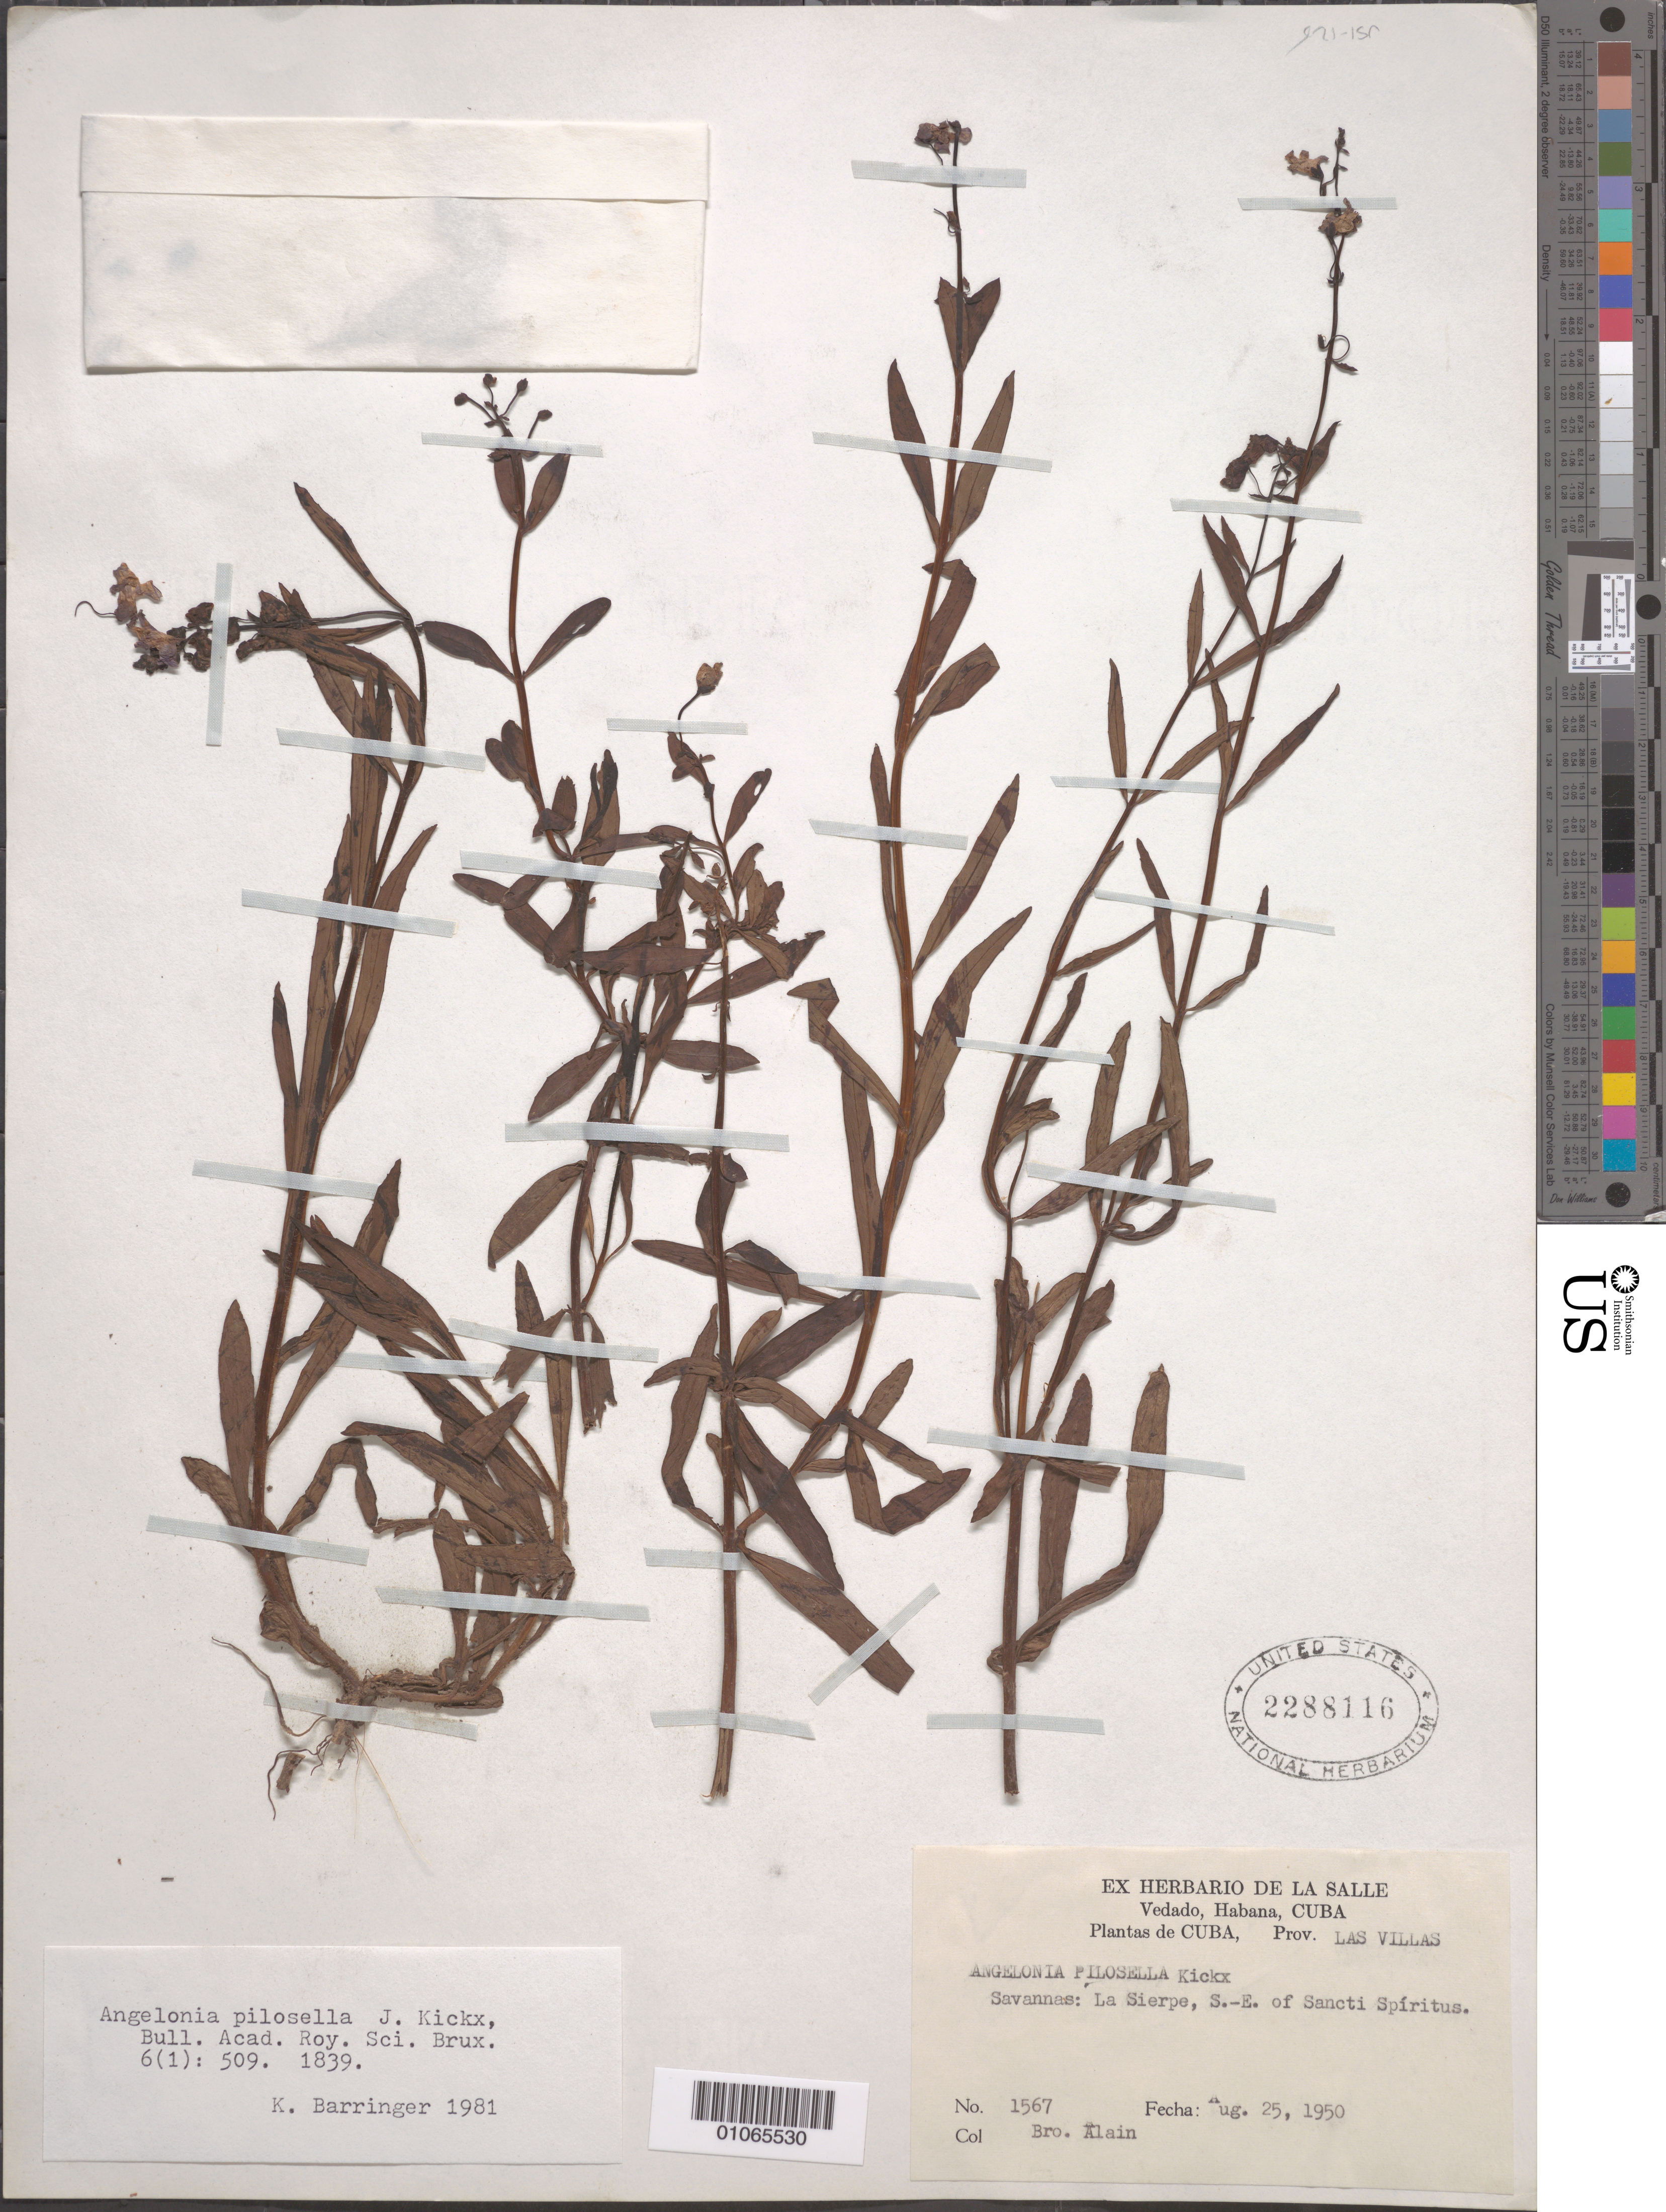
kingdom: Plantae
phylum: Tracheophyta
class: Magnoliopsida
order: Lamiales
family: Plantaginaceae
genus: Angelonia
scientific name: Angelonia pilosella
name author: J. Kickx f.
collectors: A. H. Liogier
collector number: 1567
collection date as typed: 25 Aug 1950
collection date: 1950-08-25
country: Cuba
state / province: Las Villas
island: Cuba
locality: Savannas: La Sierpe, SE of Sancti Spiritus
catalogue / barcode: US 2288116